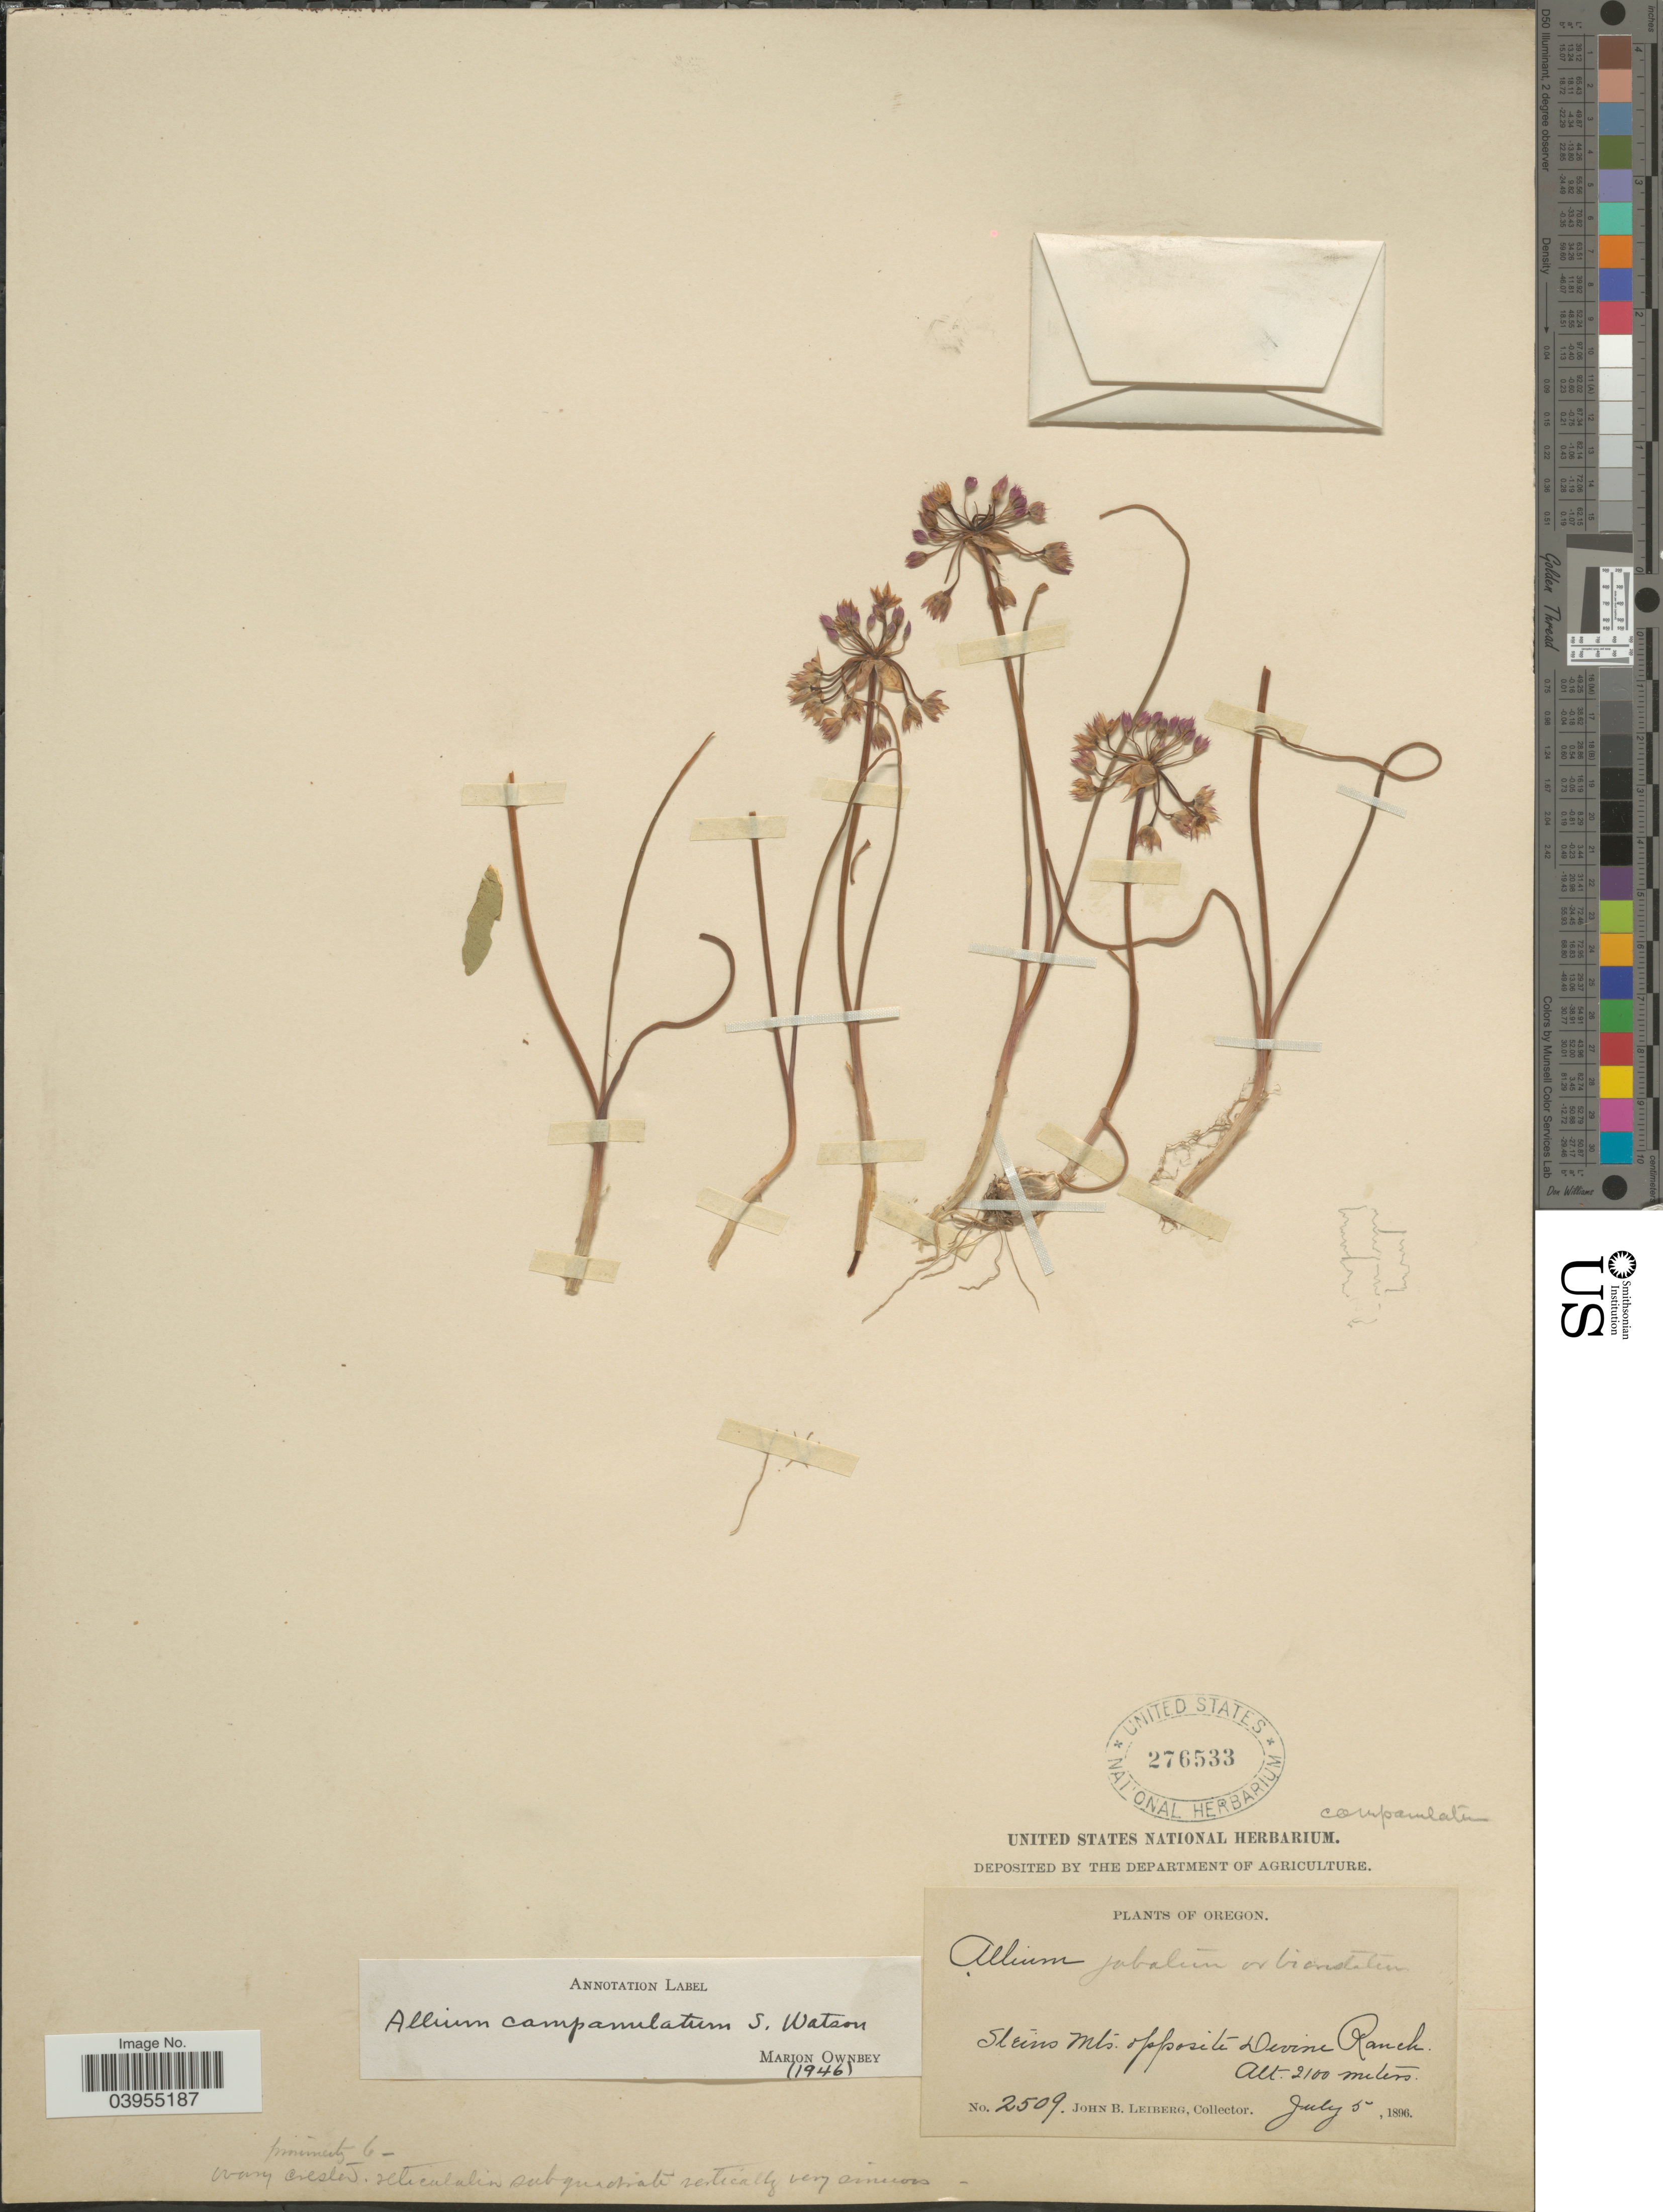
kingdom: Plantae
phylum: Tracheophyta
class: Liliopsida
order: Asparagales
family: Amaryllidaceae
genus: Allium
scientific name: Allium campanulatum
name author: S. Watson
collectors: J. B. Leiberg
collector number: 2509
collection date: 1896-07-05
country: United States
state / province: Oregon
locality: Steins Mts. opposite Devine Ranch.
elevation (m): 2100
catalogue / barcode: US 276533